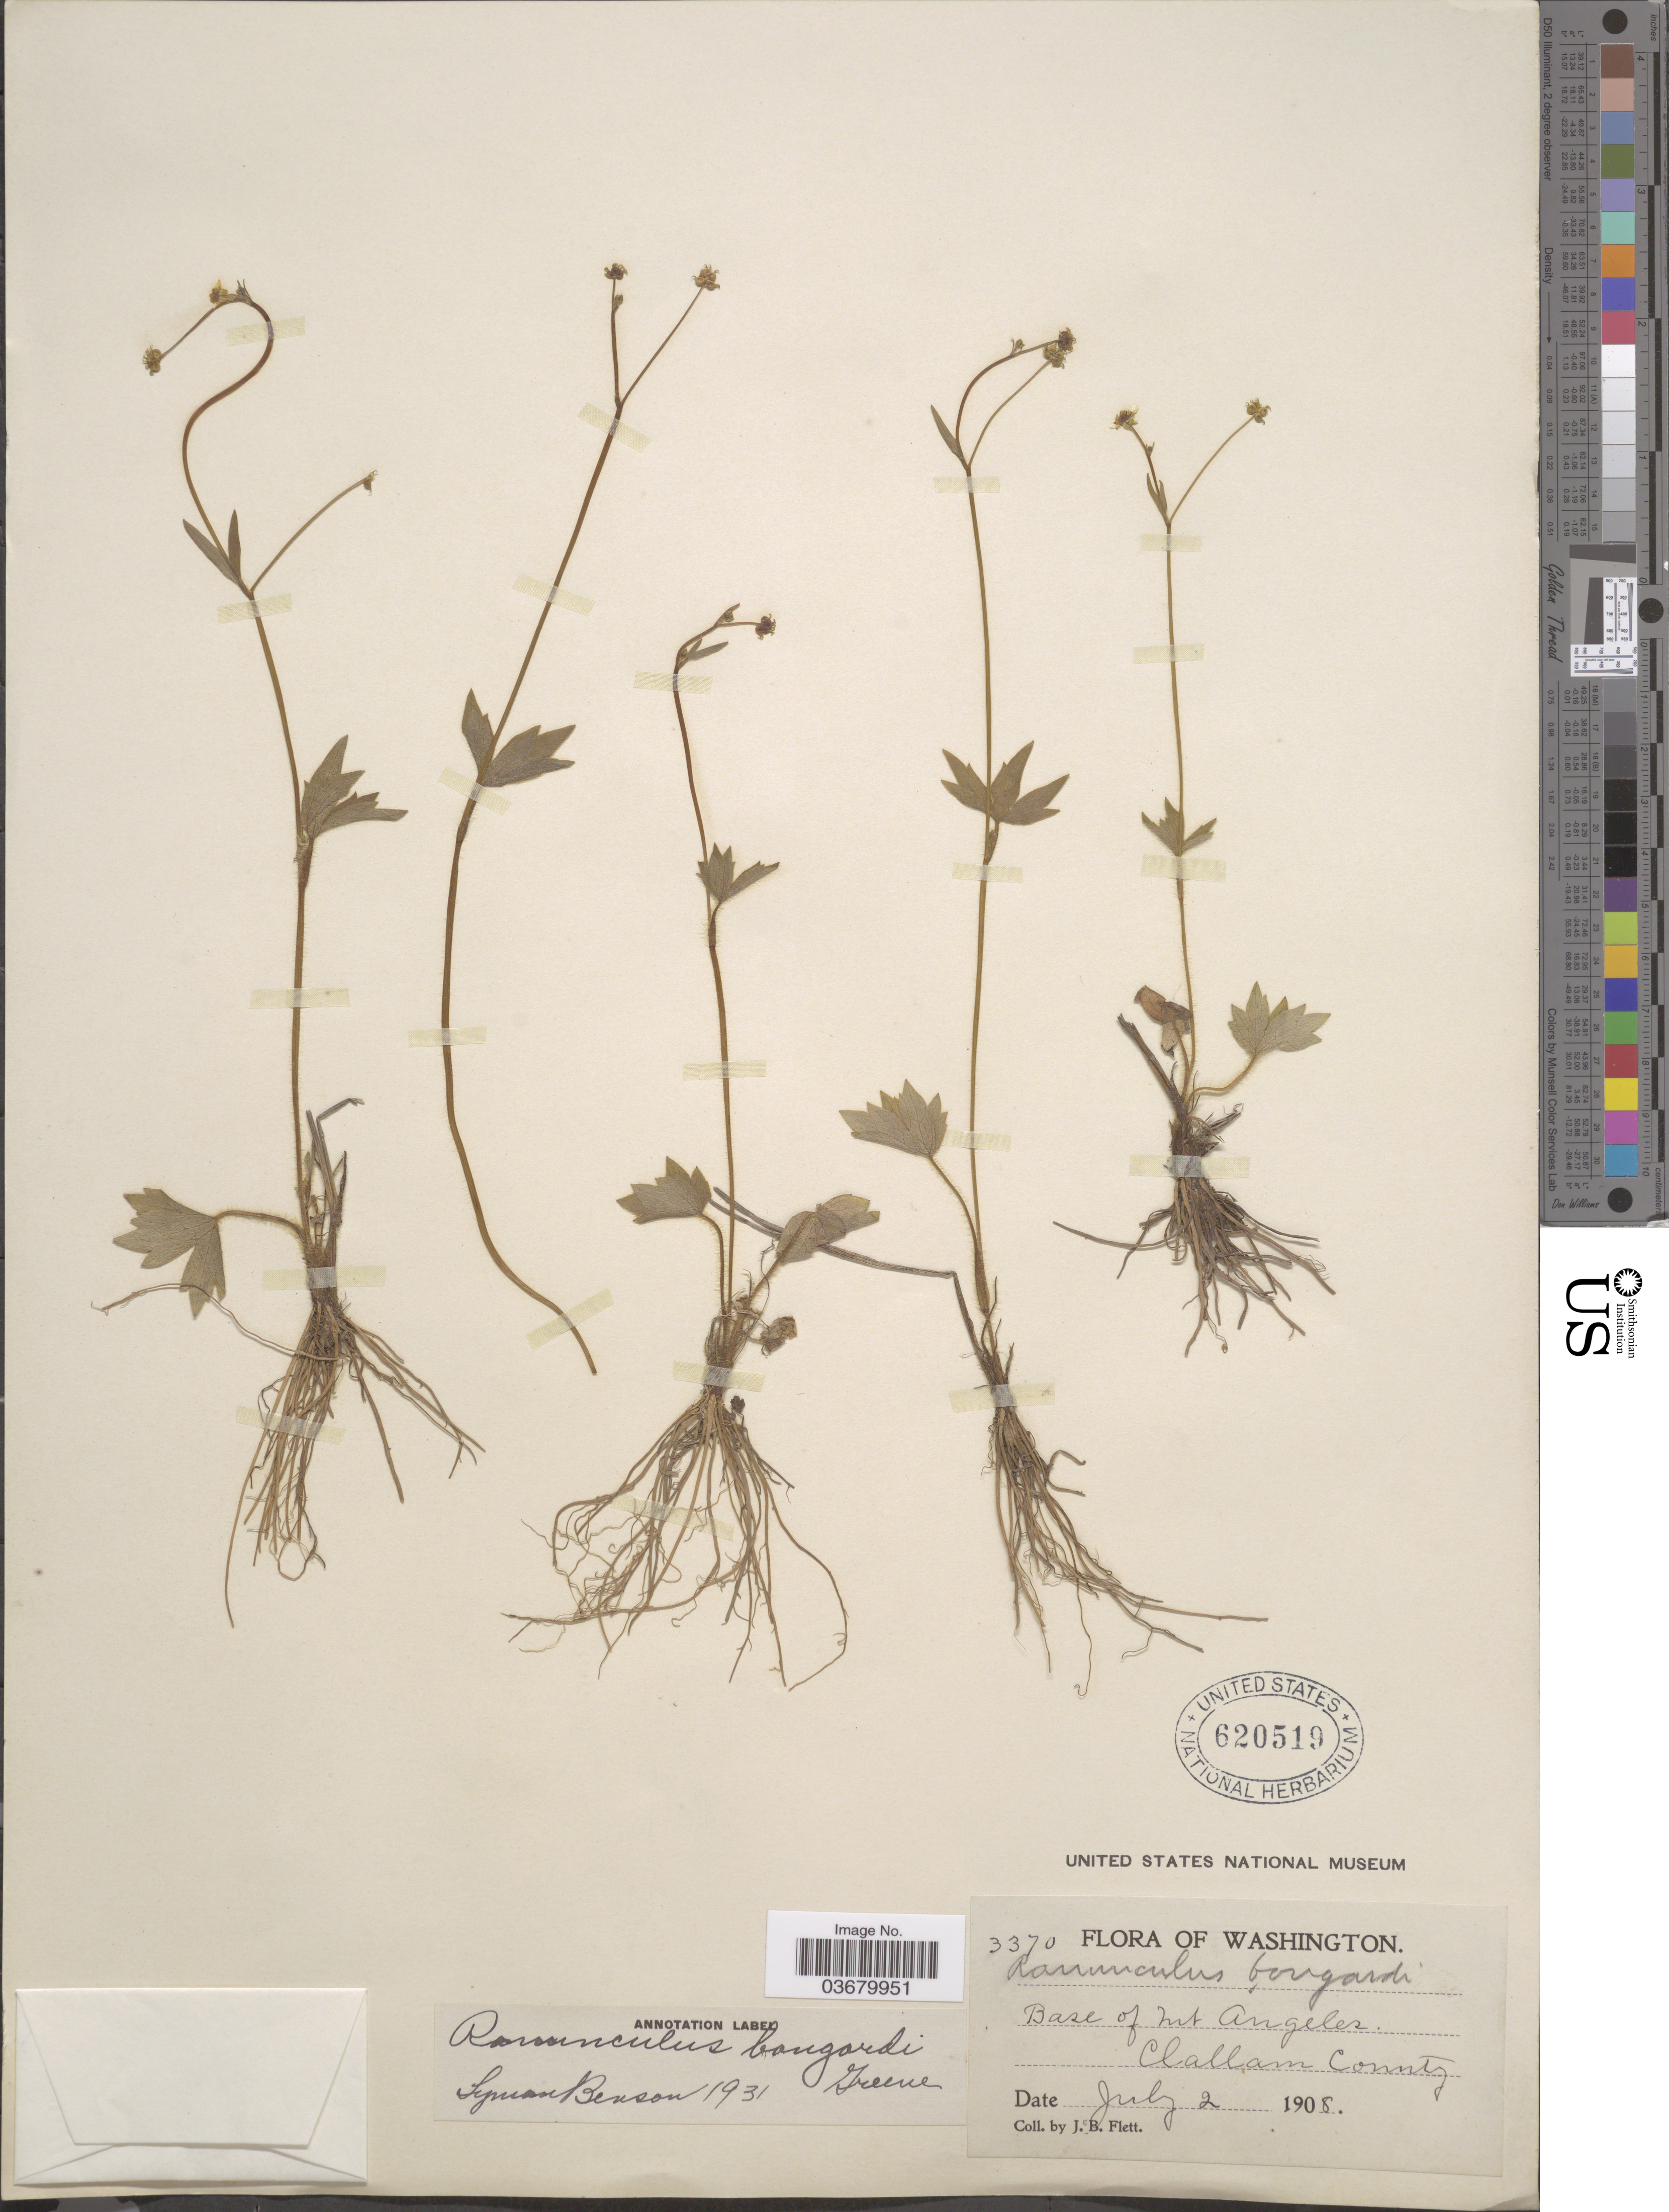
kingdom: Plantae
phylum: Tracheophyta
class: Magnoliopsida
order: Ranunculales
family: Ranunculaceae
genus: Ranunculus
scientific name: Ranunculus bongardii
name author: Greene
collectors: J. Flett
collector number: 3370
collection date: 1908-07-02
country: United States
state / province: Washington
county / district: Clallam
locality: Base of Mt Angeles. Clallam County.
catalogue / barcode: US 620519